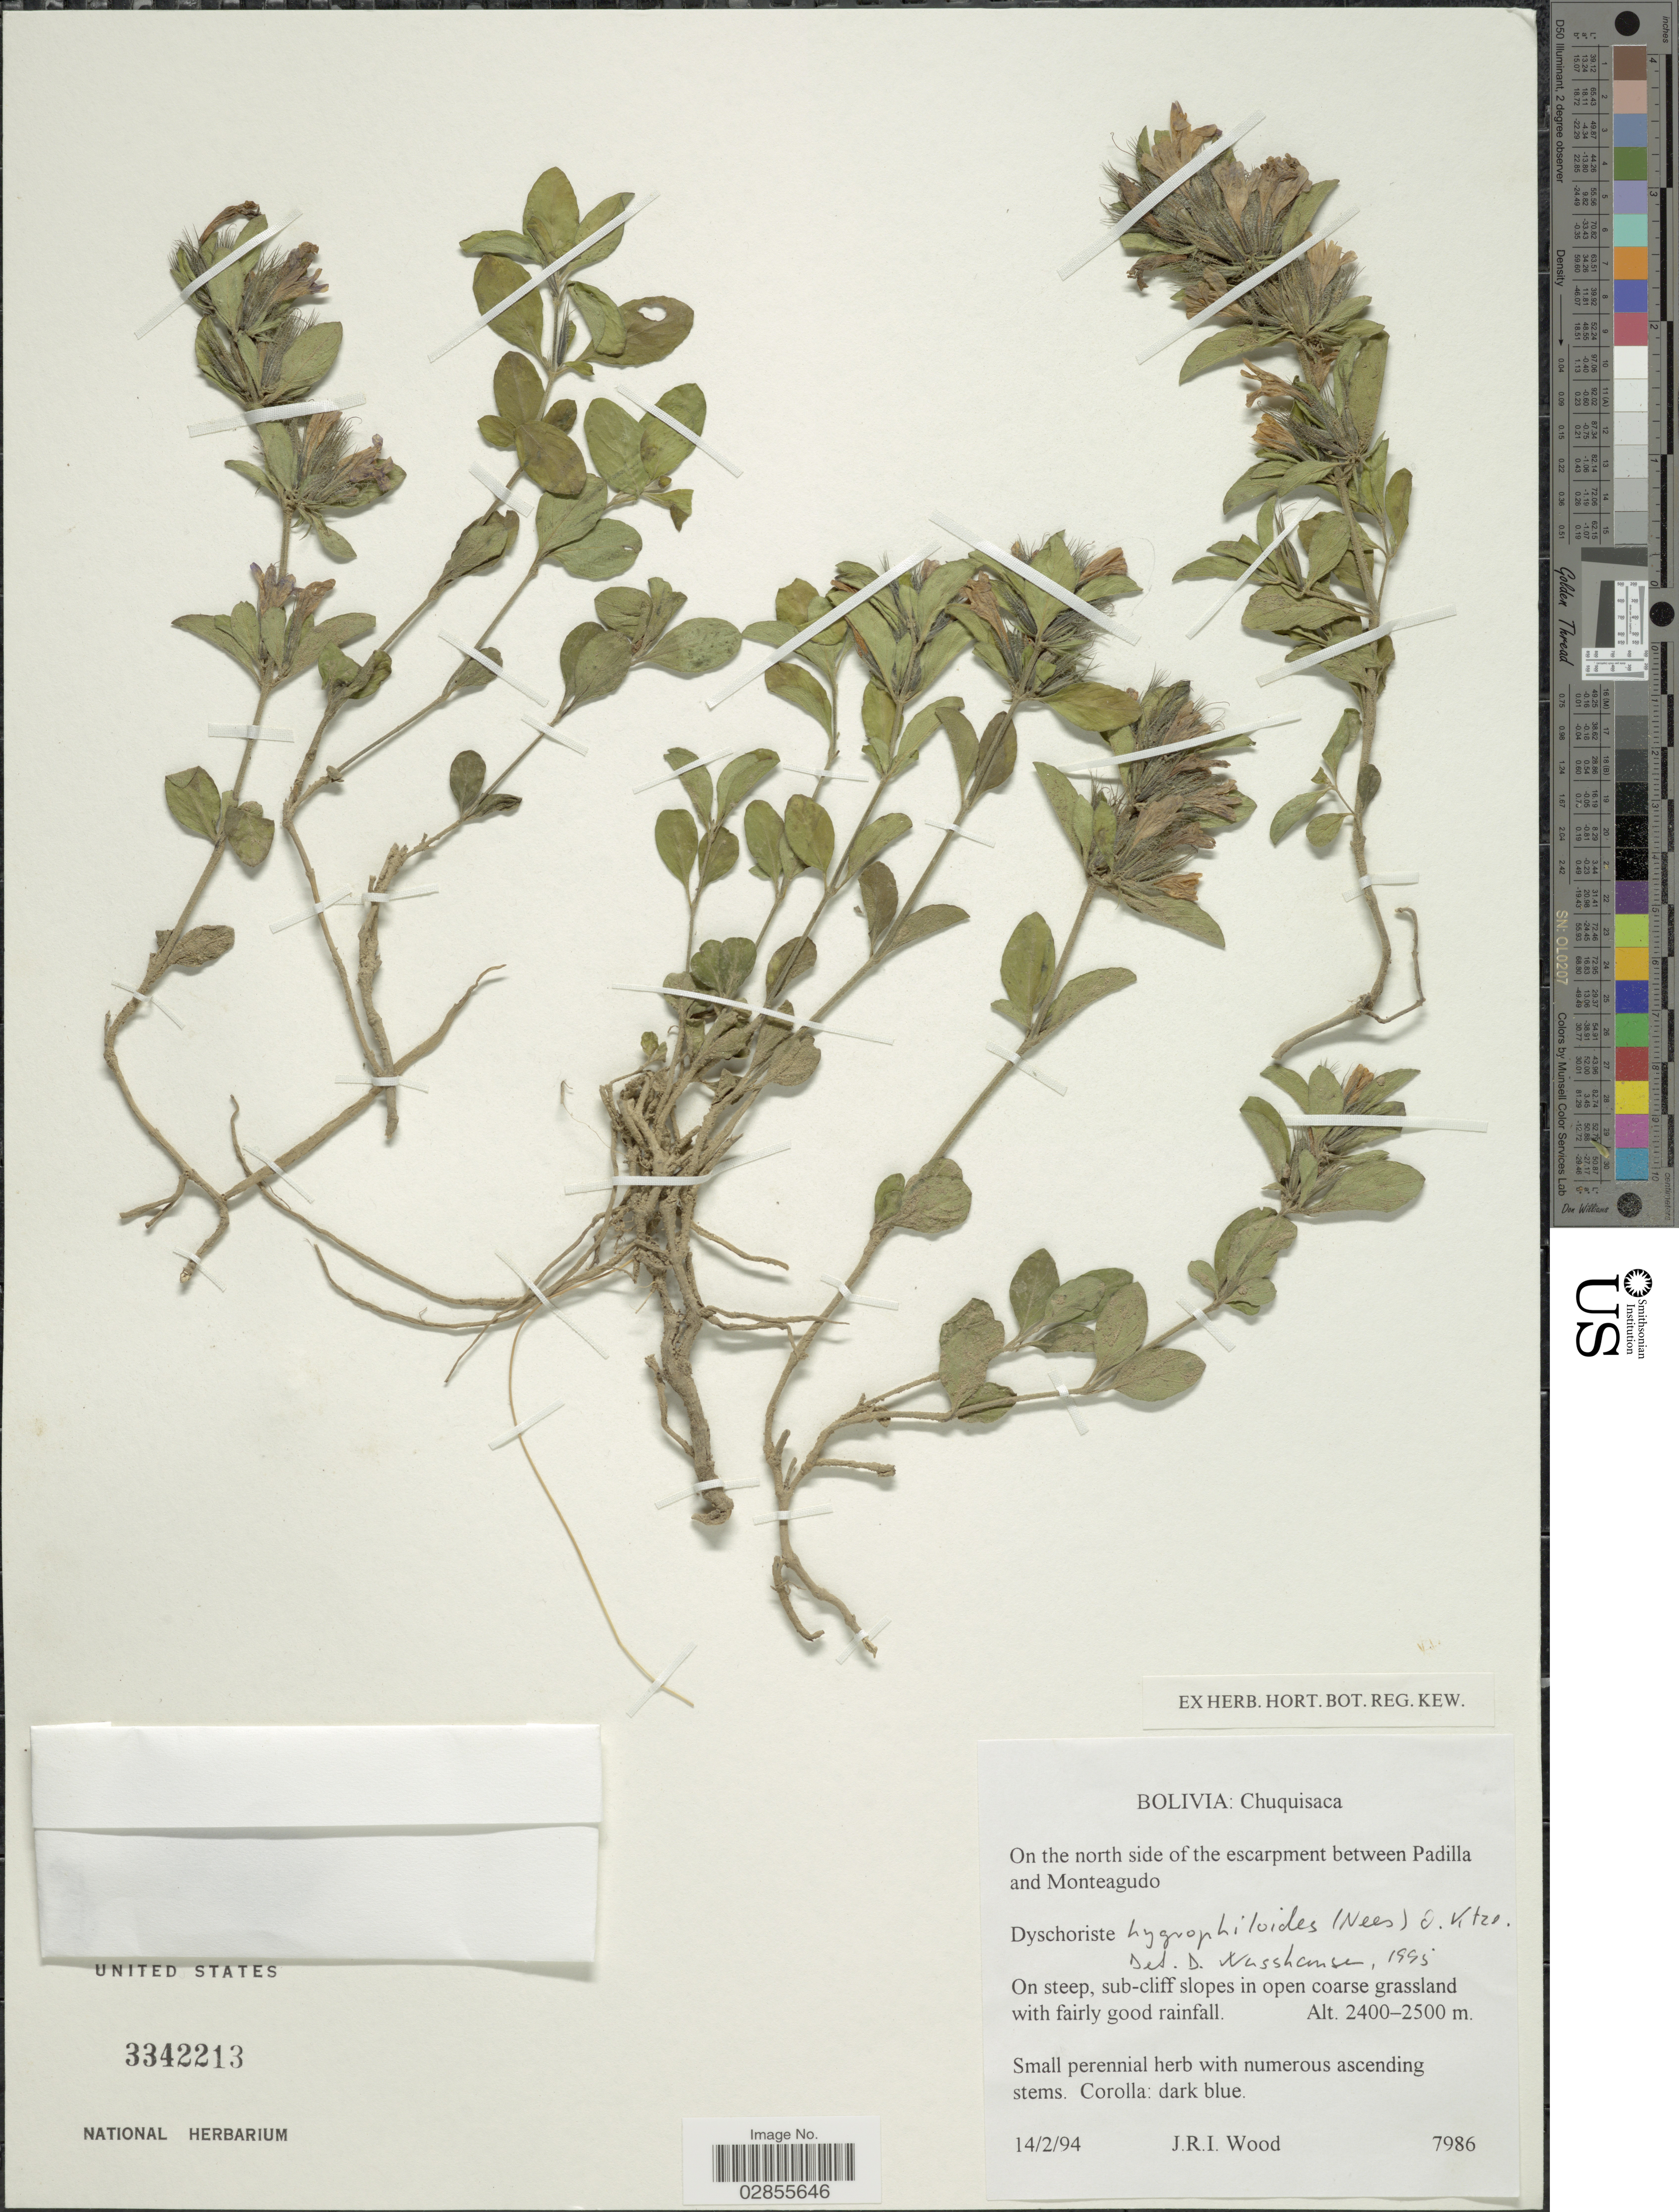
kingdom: Plantae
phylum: Tracheophyta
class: Magnoliopsida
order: Lamiales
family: Acanthaceae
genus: Dyschoriste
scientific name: Dyschoriste boliviana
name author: Wassh. & J.R.I. Wood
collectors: J. R. I. Wood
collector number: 7986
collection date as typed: Transcribed d/m/y: 14/2/94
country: Bolivia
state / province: Chuquisaca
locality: On the north side of the escarpment between Padilla and Monteagudo.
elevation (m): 2400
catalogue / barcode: US 3342213